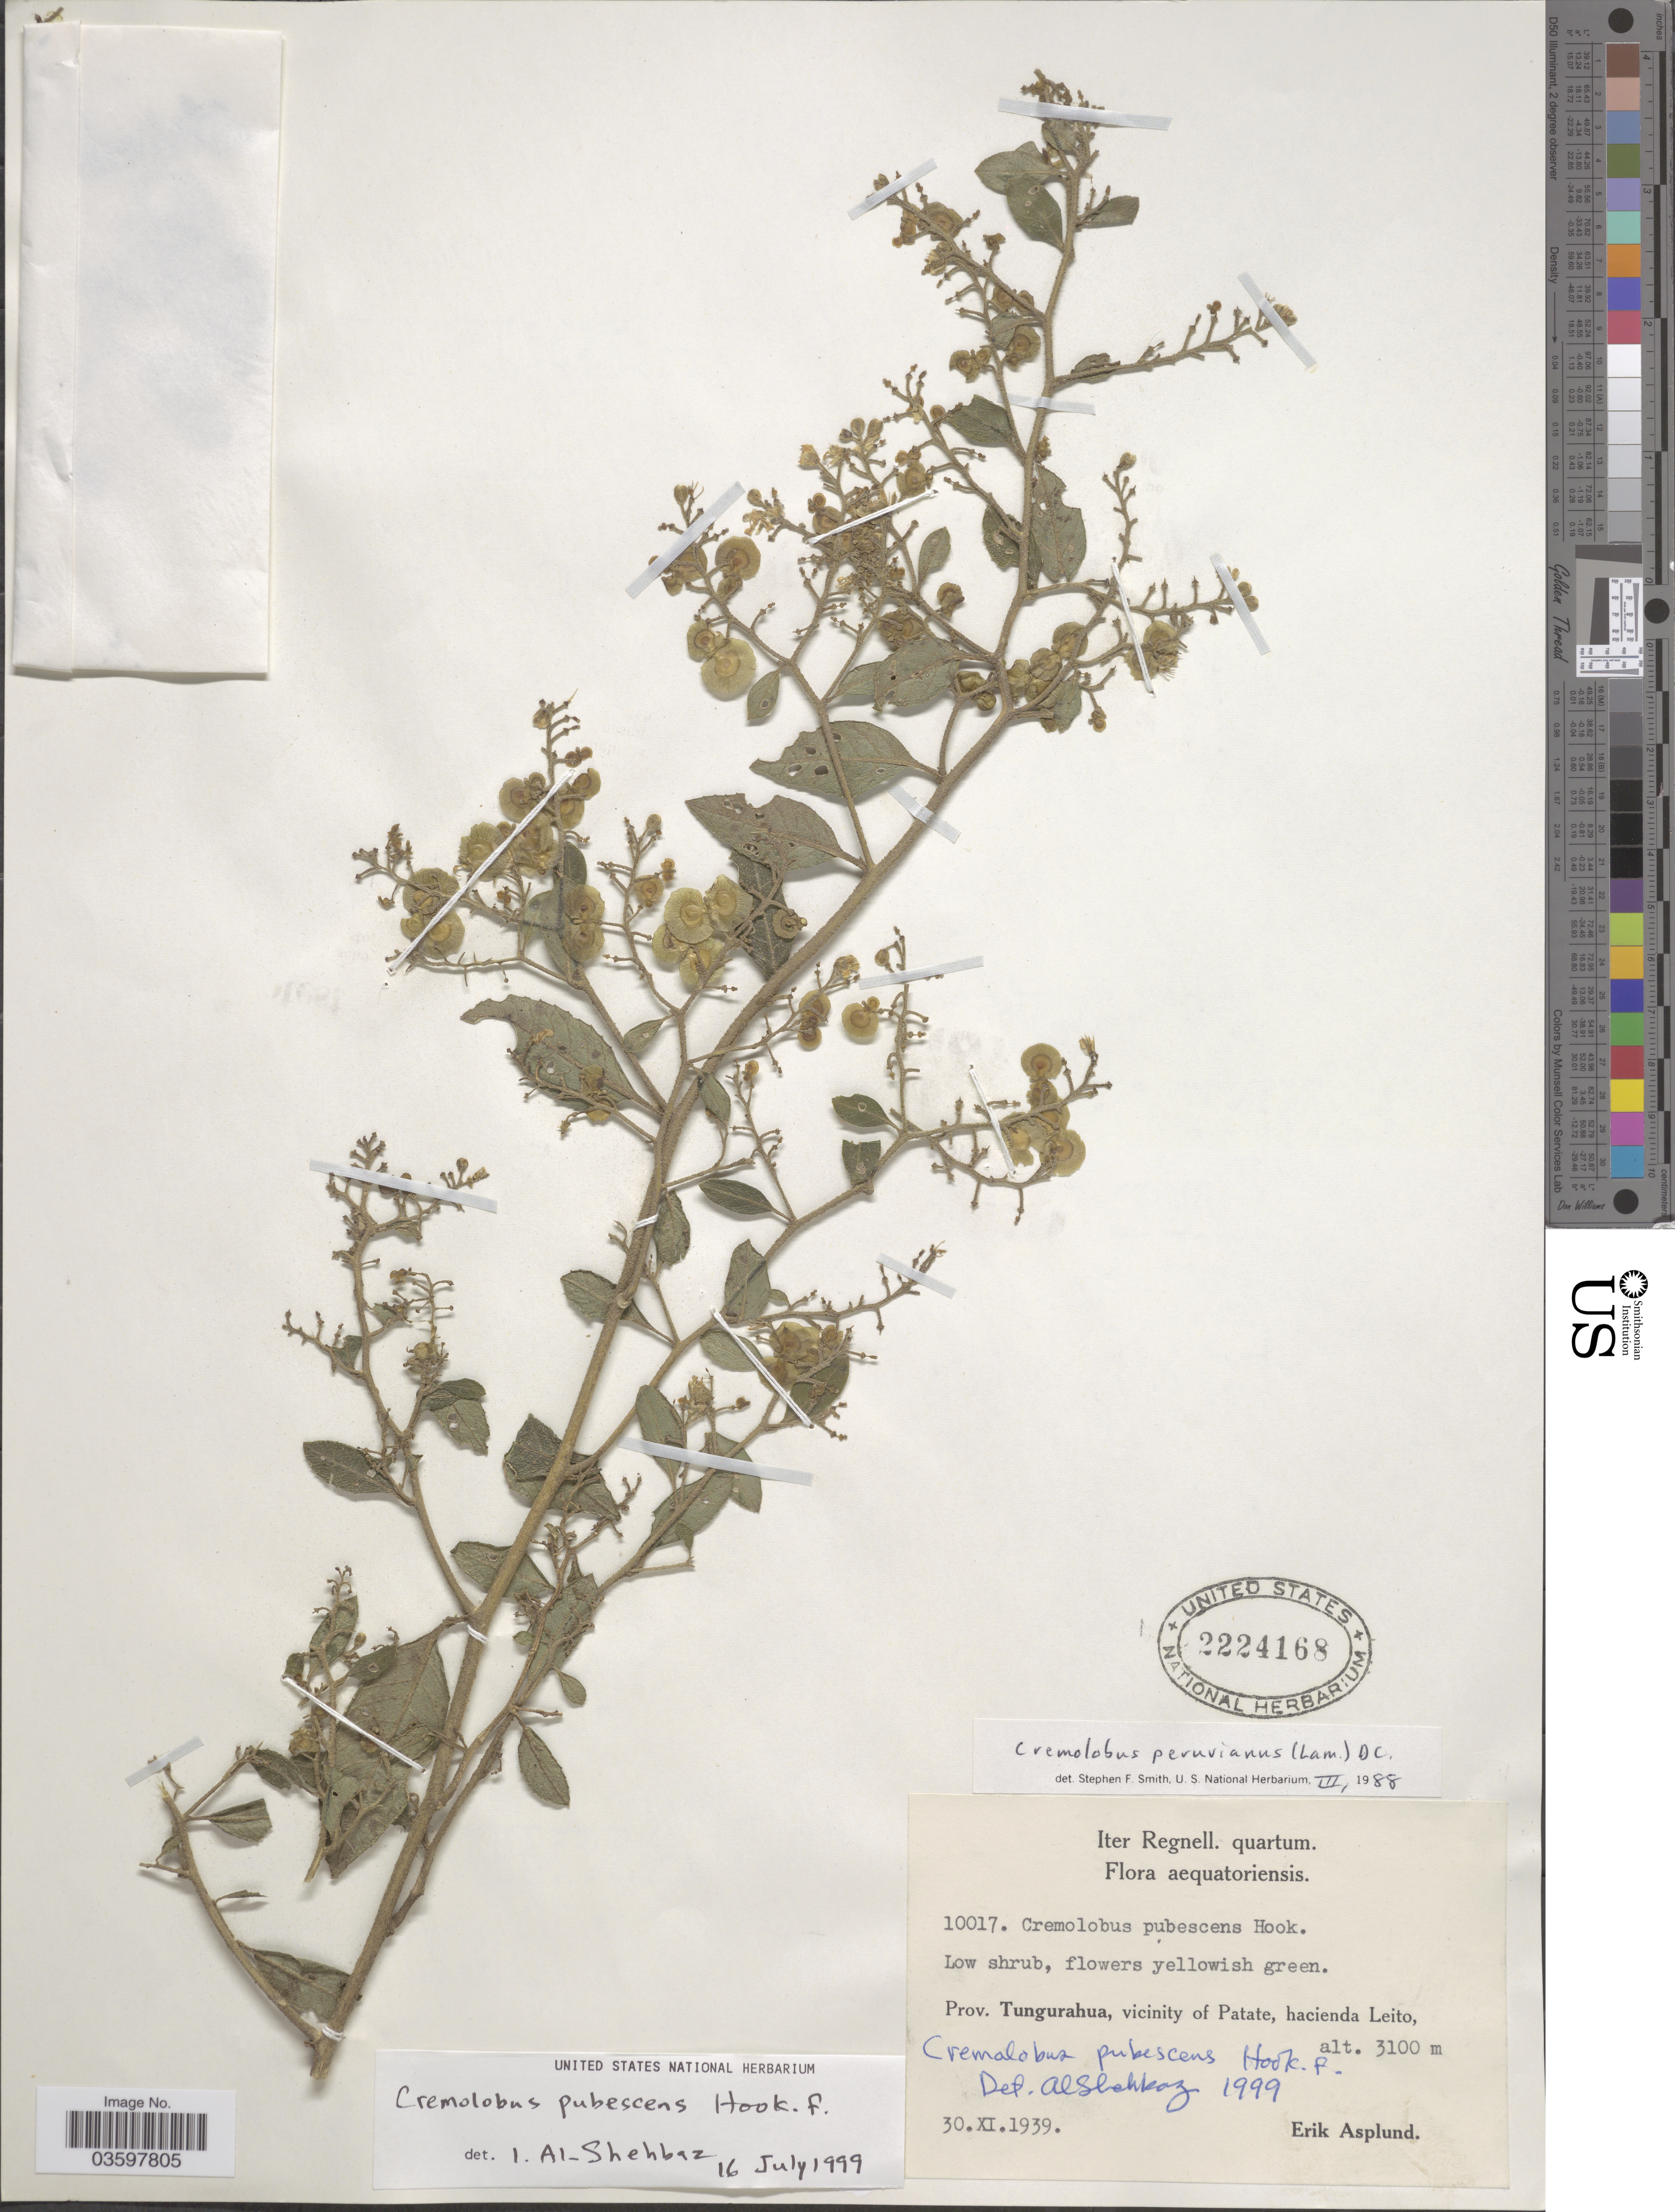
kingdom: Plantae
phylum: Tracheophyta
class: Magnoliopsida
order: Brassicales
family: Brassicaceae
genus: Cremolobus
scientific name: Cremolobus peruvianus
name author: (Lam.) DC.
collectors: E. Asplund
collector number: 10017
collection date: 1939-11-30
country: Ecuador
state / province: Tungurahua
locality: Vicinity of Patate, hacienda Leito.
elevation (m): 3100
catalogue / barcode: US 2224168